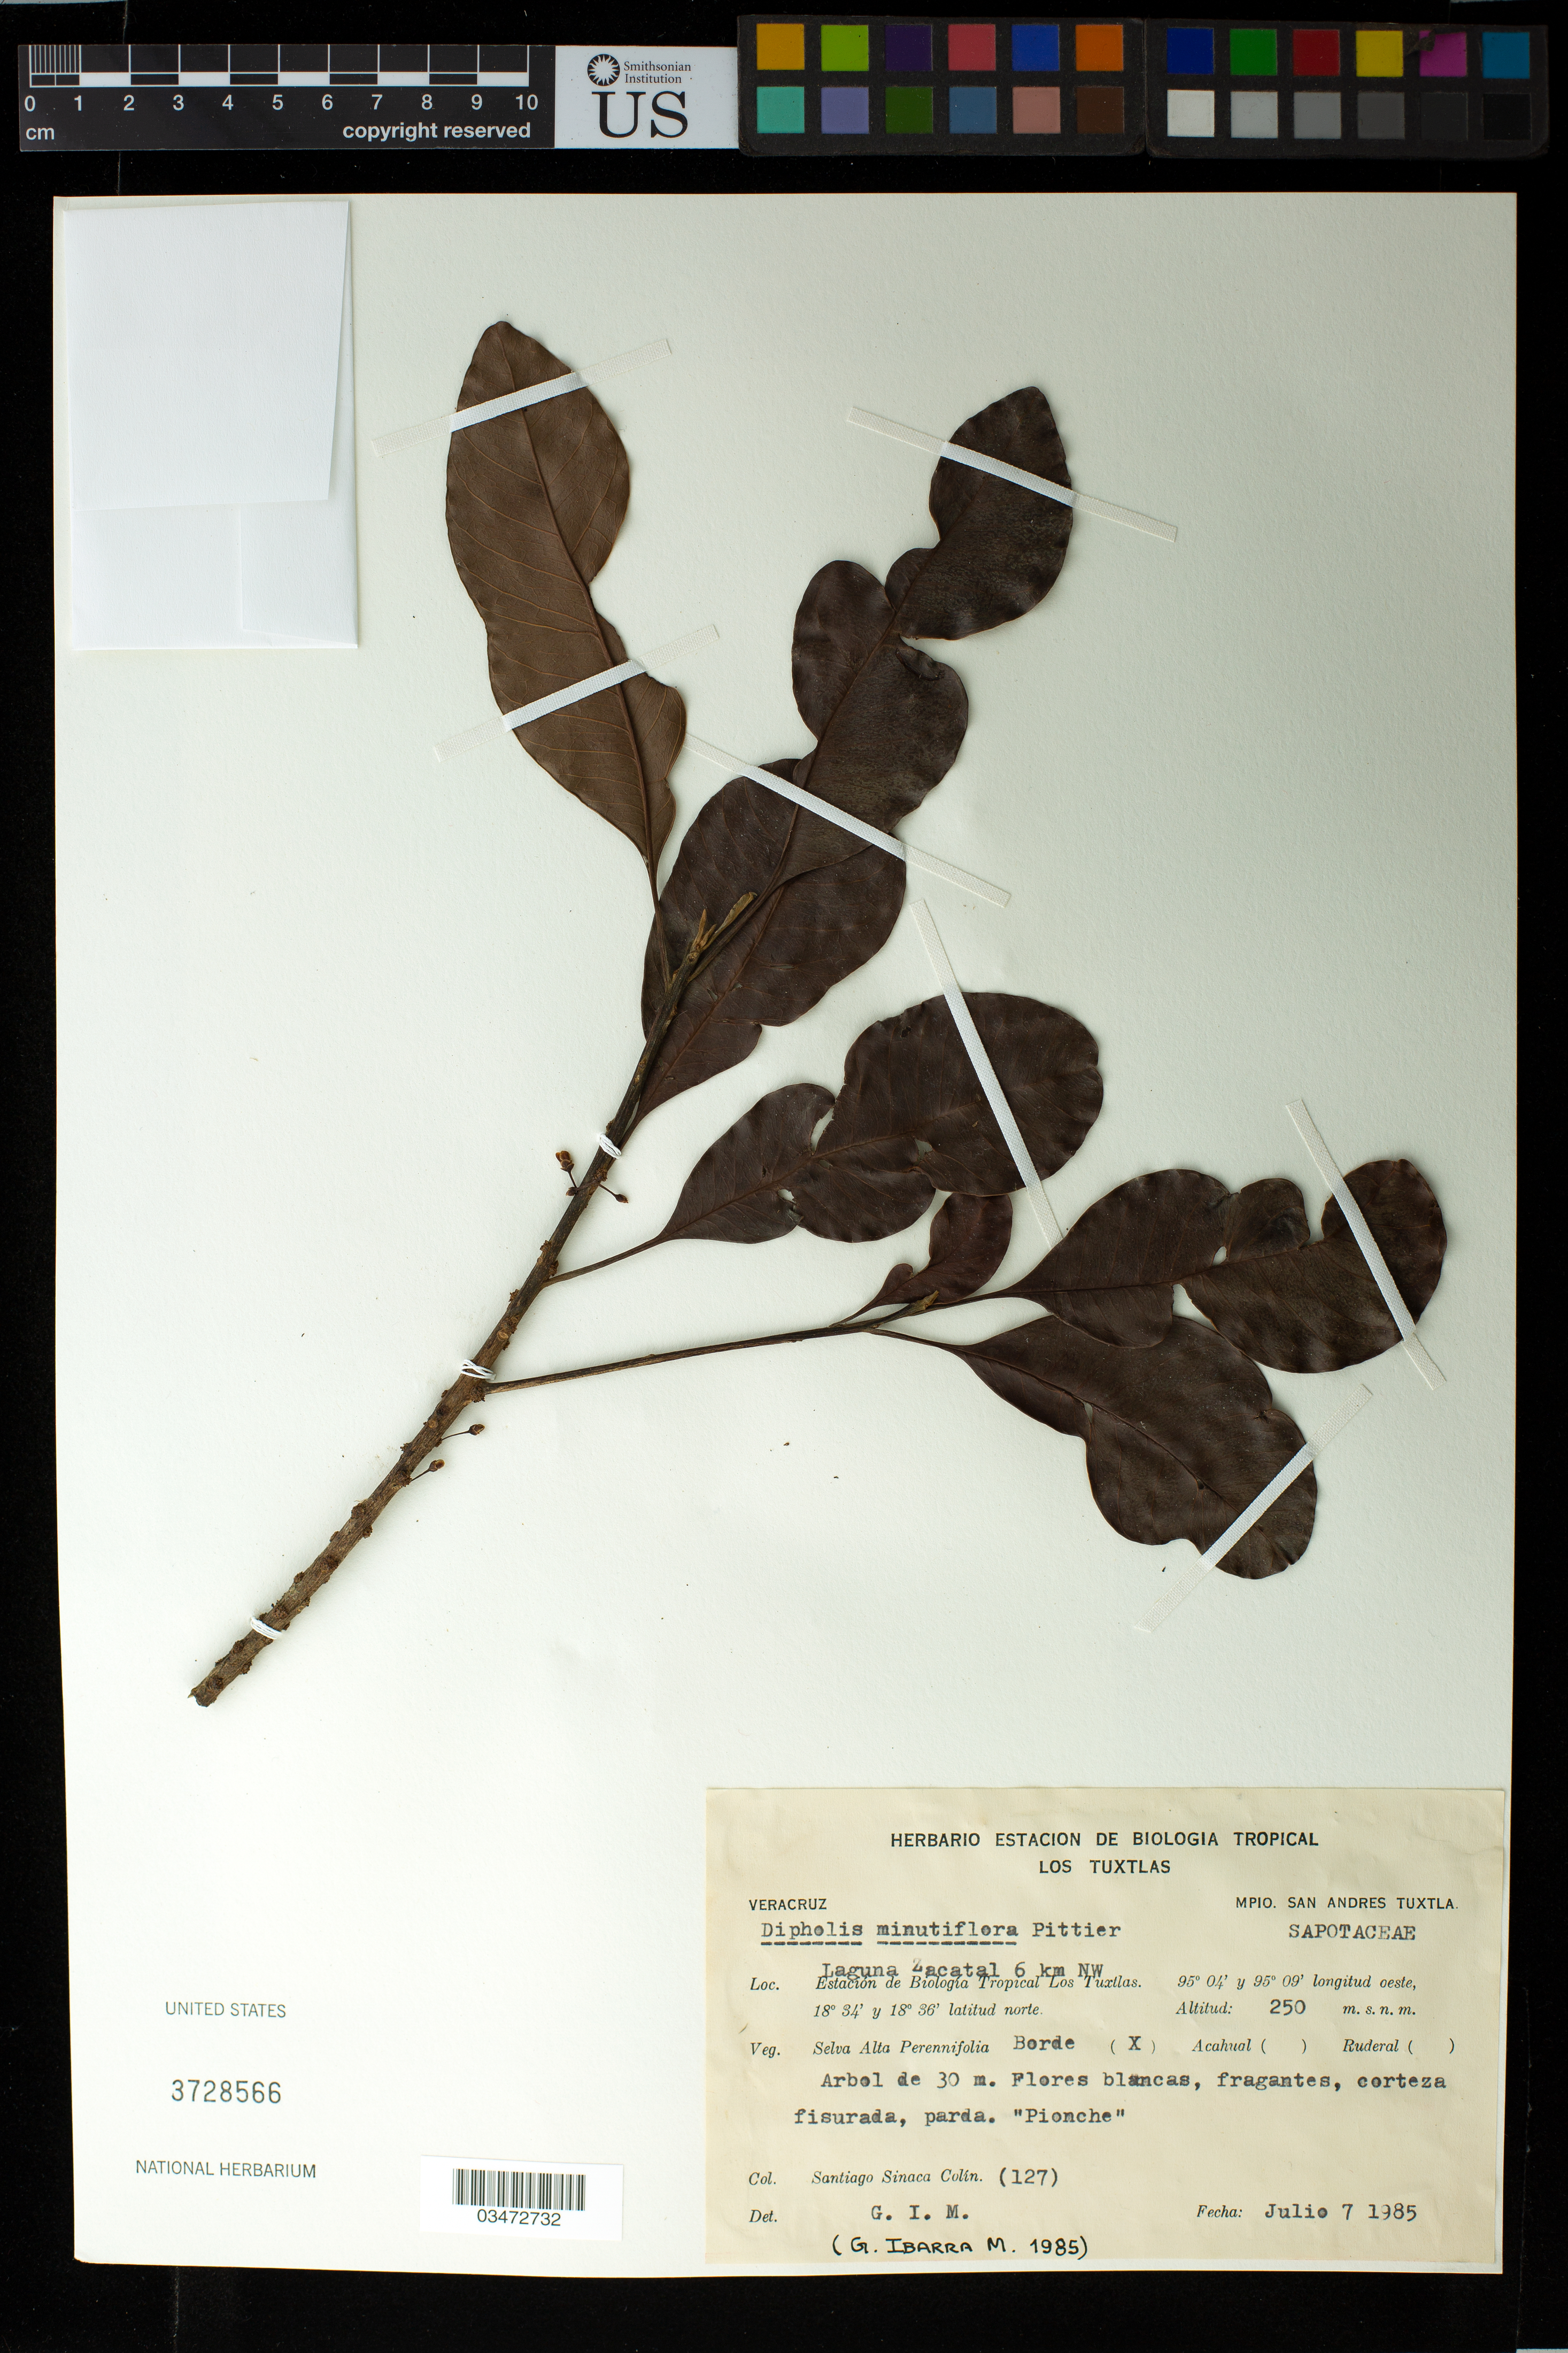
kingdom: Plantae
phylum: Tracheophyta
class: Magnoliopsida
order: Ericales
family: Sapotaceae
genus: Sideroxylon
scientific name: Sideroxylon portoricense subsp. minutiflorum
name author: (Pittier) T.D. Penn.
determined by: Strong, Mark T., (BOT), Smithsonian Institution - National Museum of Natural History (UNITED STATES)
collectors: S. Sinaca-Colin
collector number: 127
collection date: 1985-07-07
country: Mexico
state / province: Veracruz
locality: Mpio. San Andres Tuxtla, Laguna Zacatal 6 km NW Estacion de Biologia Tropical Los Tuxtlas.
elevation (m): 250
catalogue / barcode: US 3728566